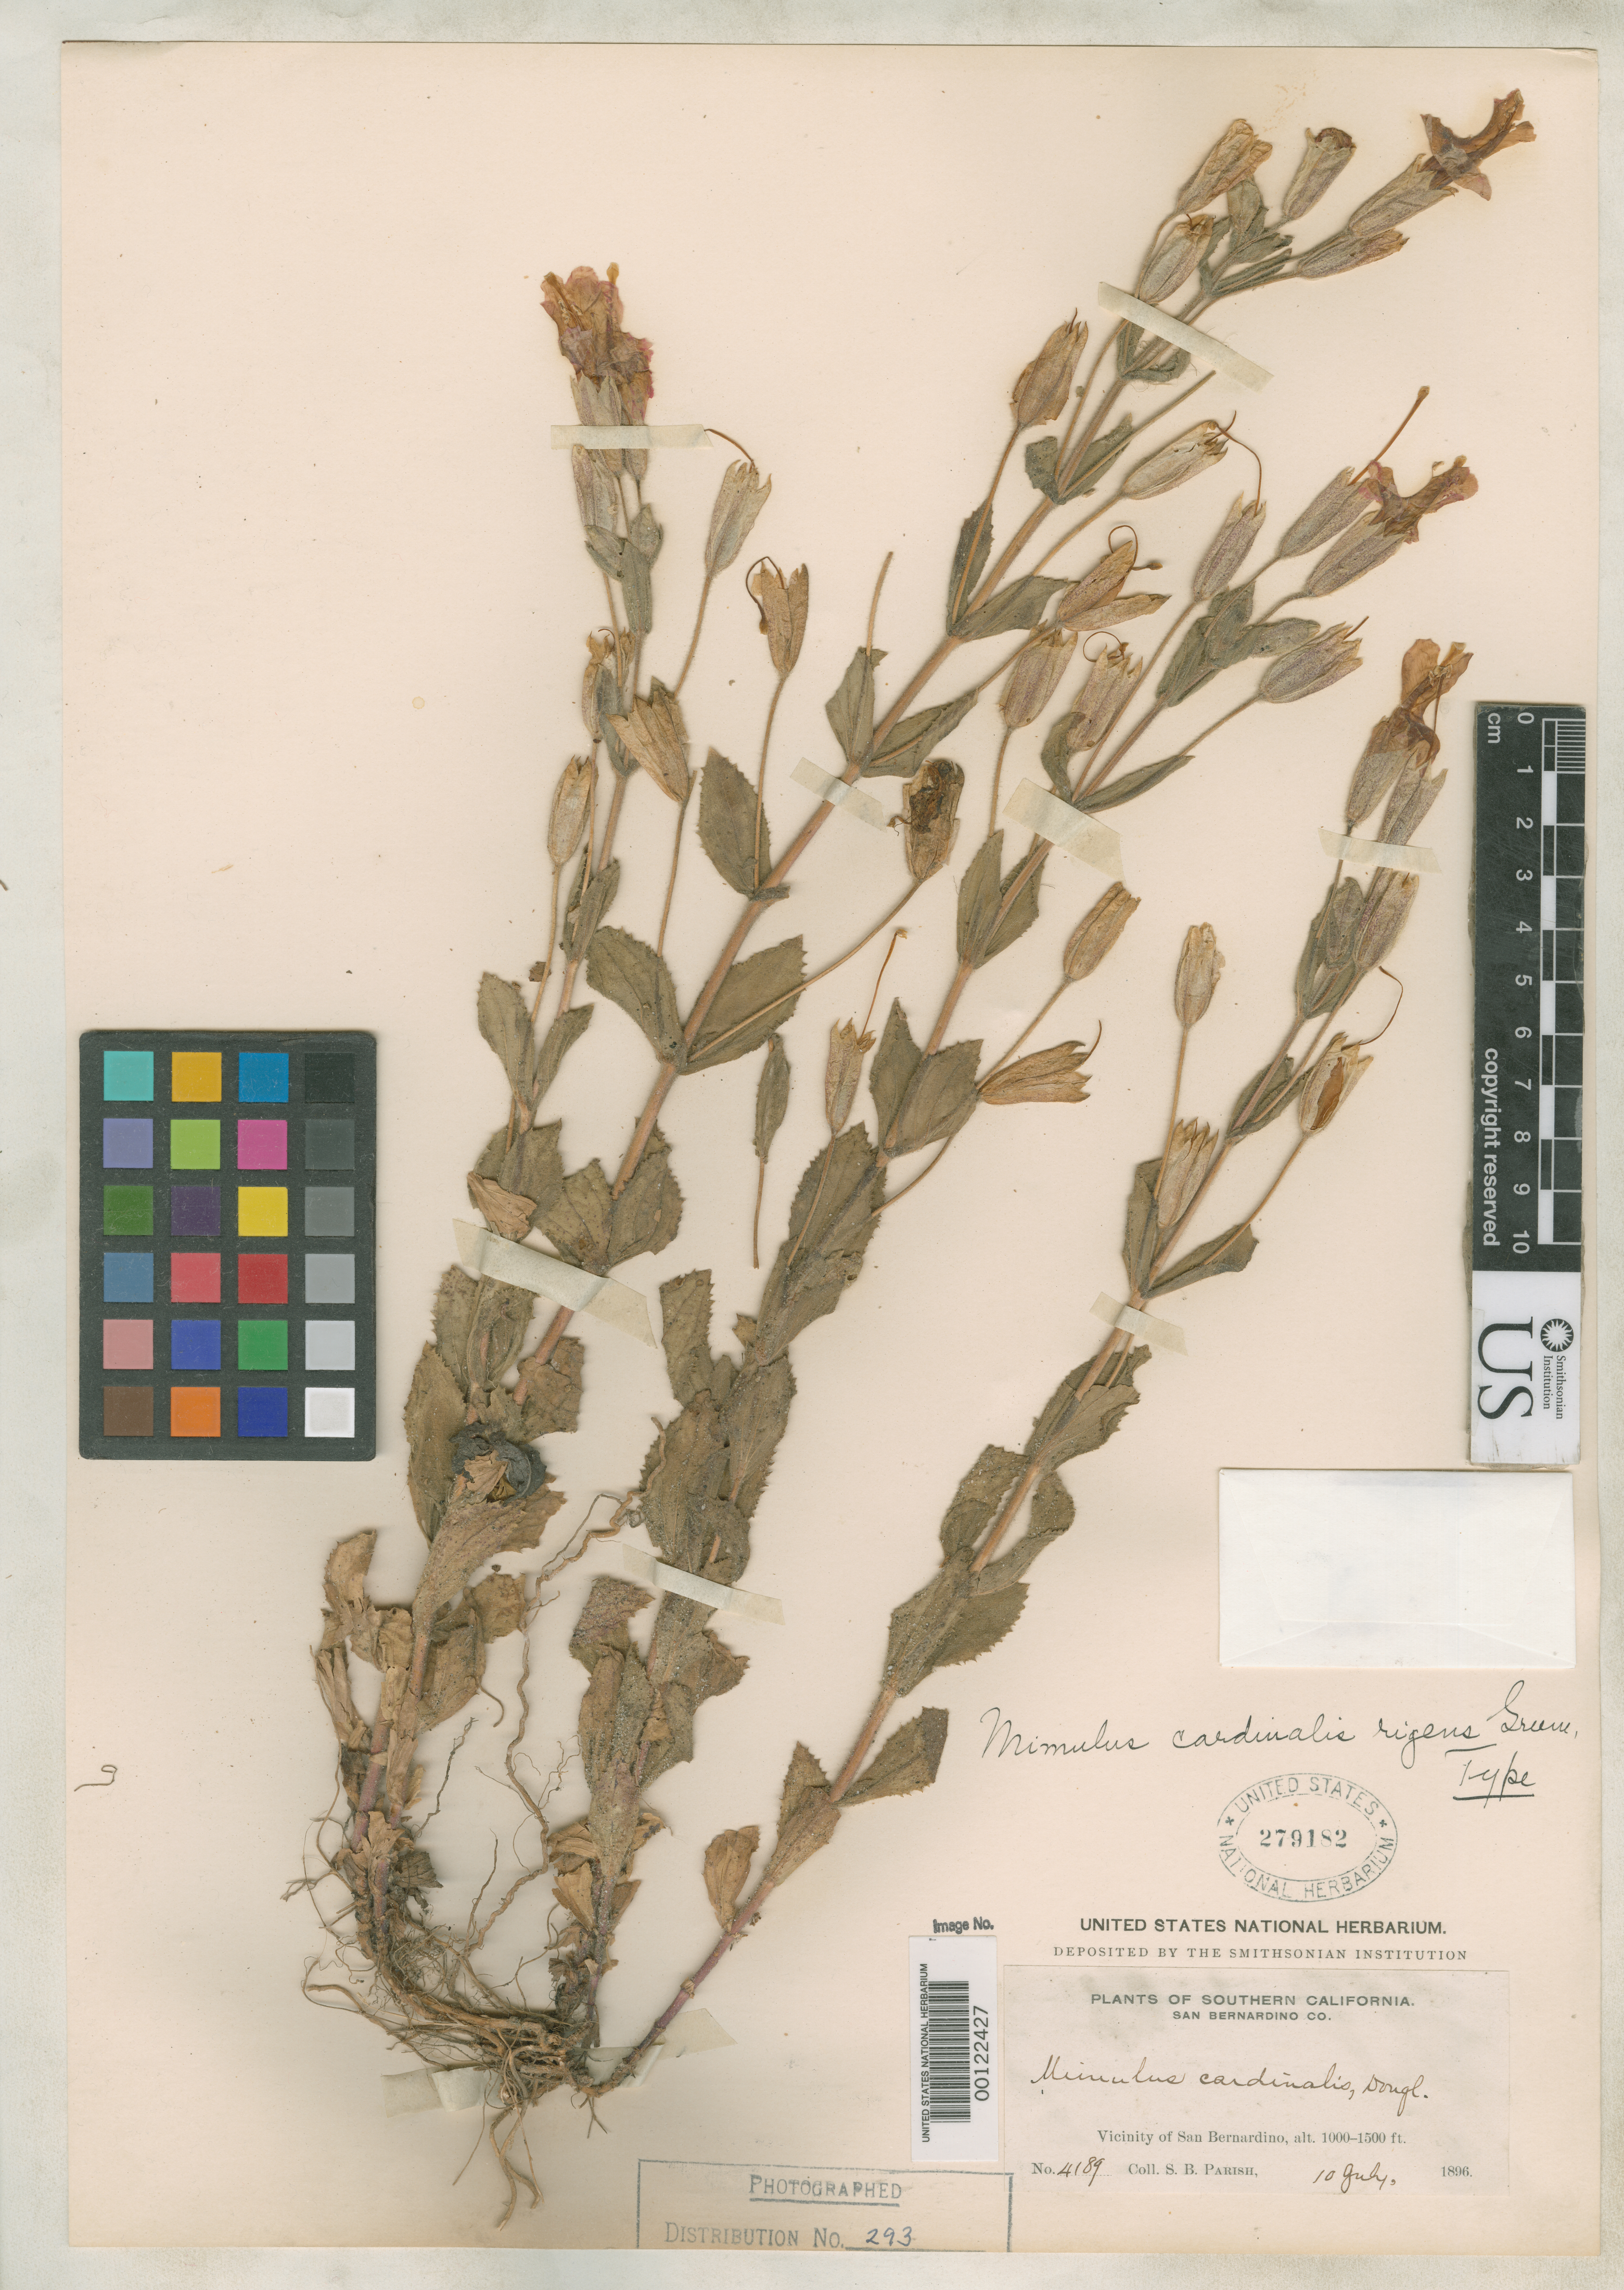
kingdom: Plantae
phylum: Tracheophyta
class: Magnoliopsida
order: Lamiales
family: Phrymaceae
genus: Mimulus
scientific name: Mimulus cardinalis var. rigens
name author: Greene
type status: Holotype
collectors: S. B. Parish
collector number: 4189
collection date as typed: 10 Jul 1896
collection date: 1896-07-10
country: United States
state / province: California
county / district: San Bernardino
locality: Vicinity of San Bernandino.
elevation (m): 305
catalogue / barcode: US 279182